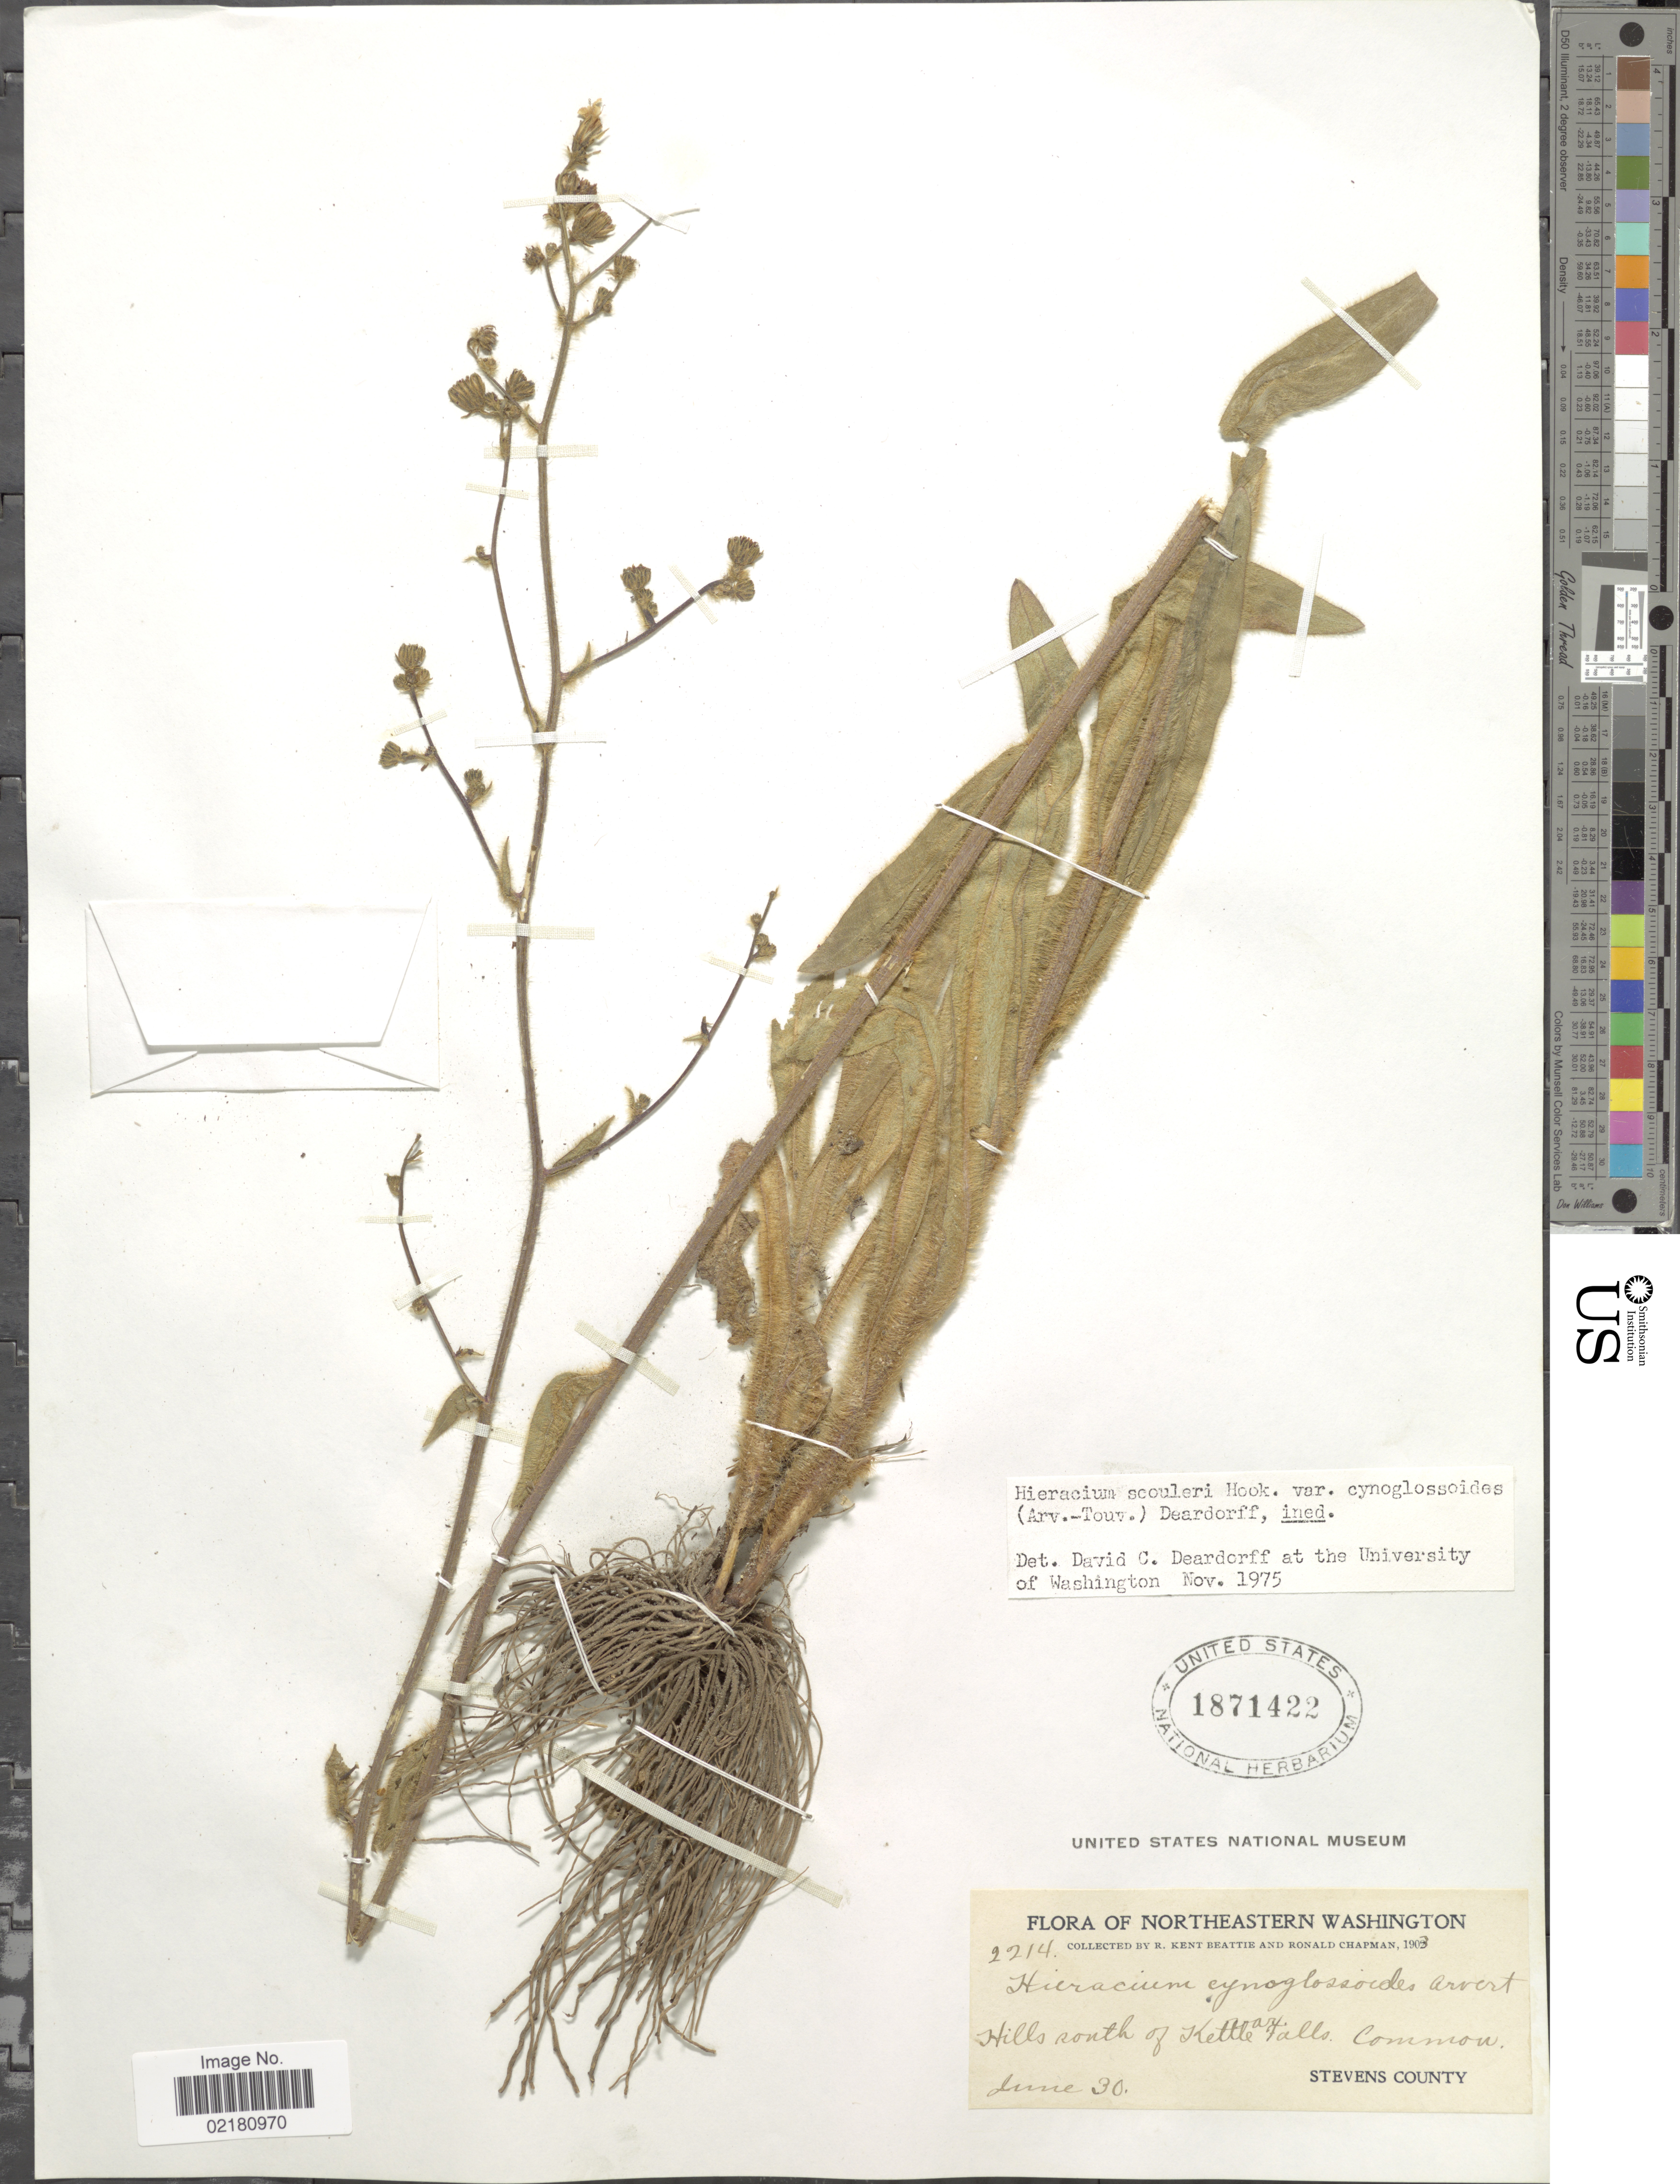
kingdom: Plantae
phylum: Tracheophyta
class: Magnoliopsida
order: Asterales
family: Asteraceae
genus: Hieracium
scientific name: Hieracium scouleri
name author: Hook.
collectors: R. K. Beattie & R. Chapman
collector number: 2214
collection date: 1903-06-30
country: United States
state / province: Washington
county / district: Stevens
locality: Northeastern Washington. Hills south of Kettle Falls. Common. Stevens County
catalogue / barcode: US 1871422